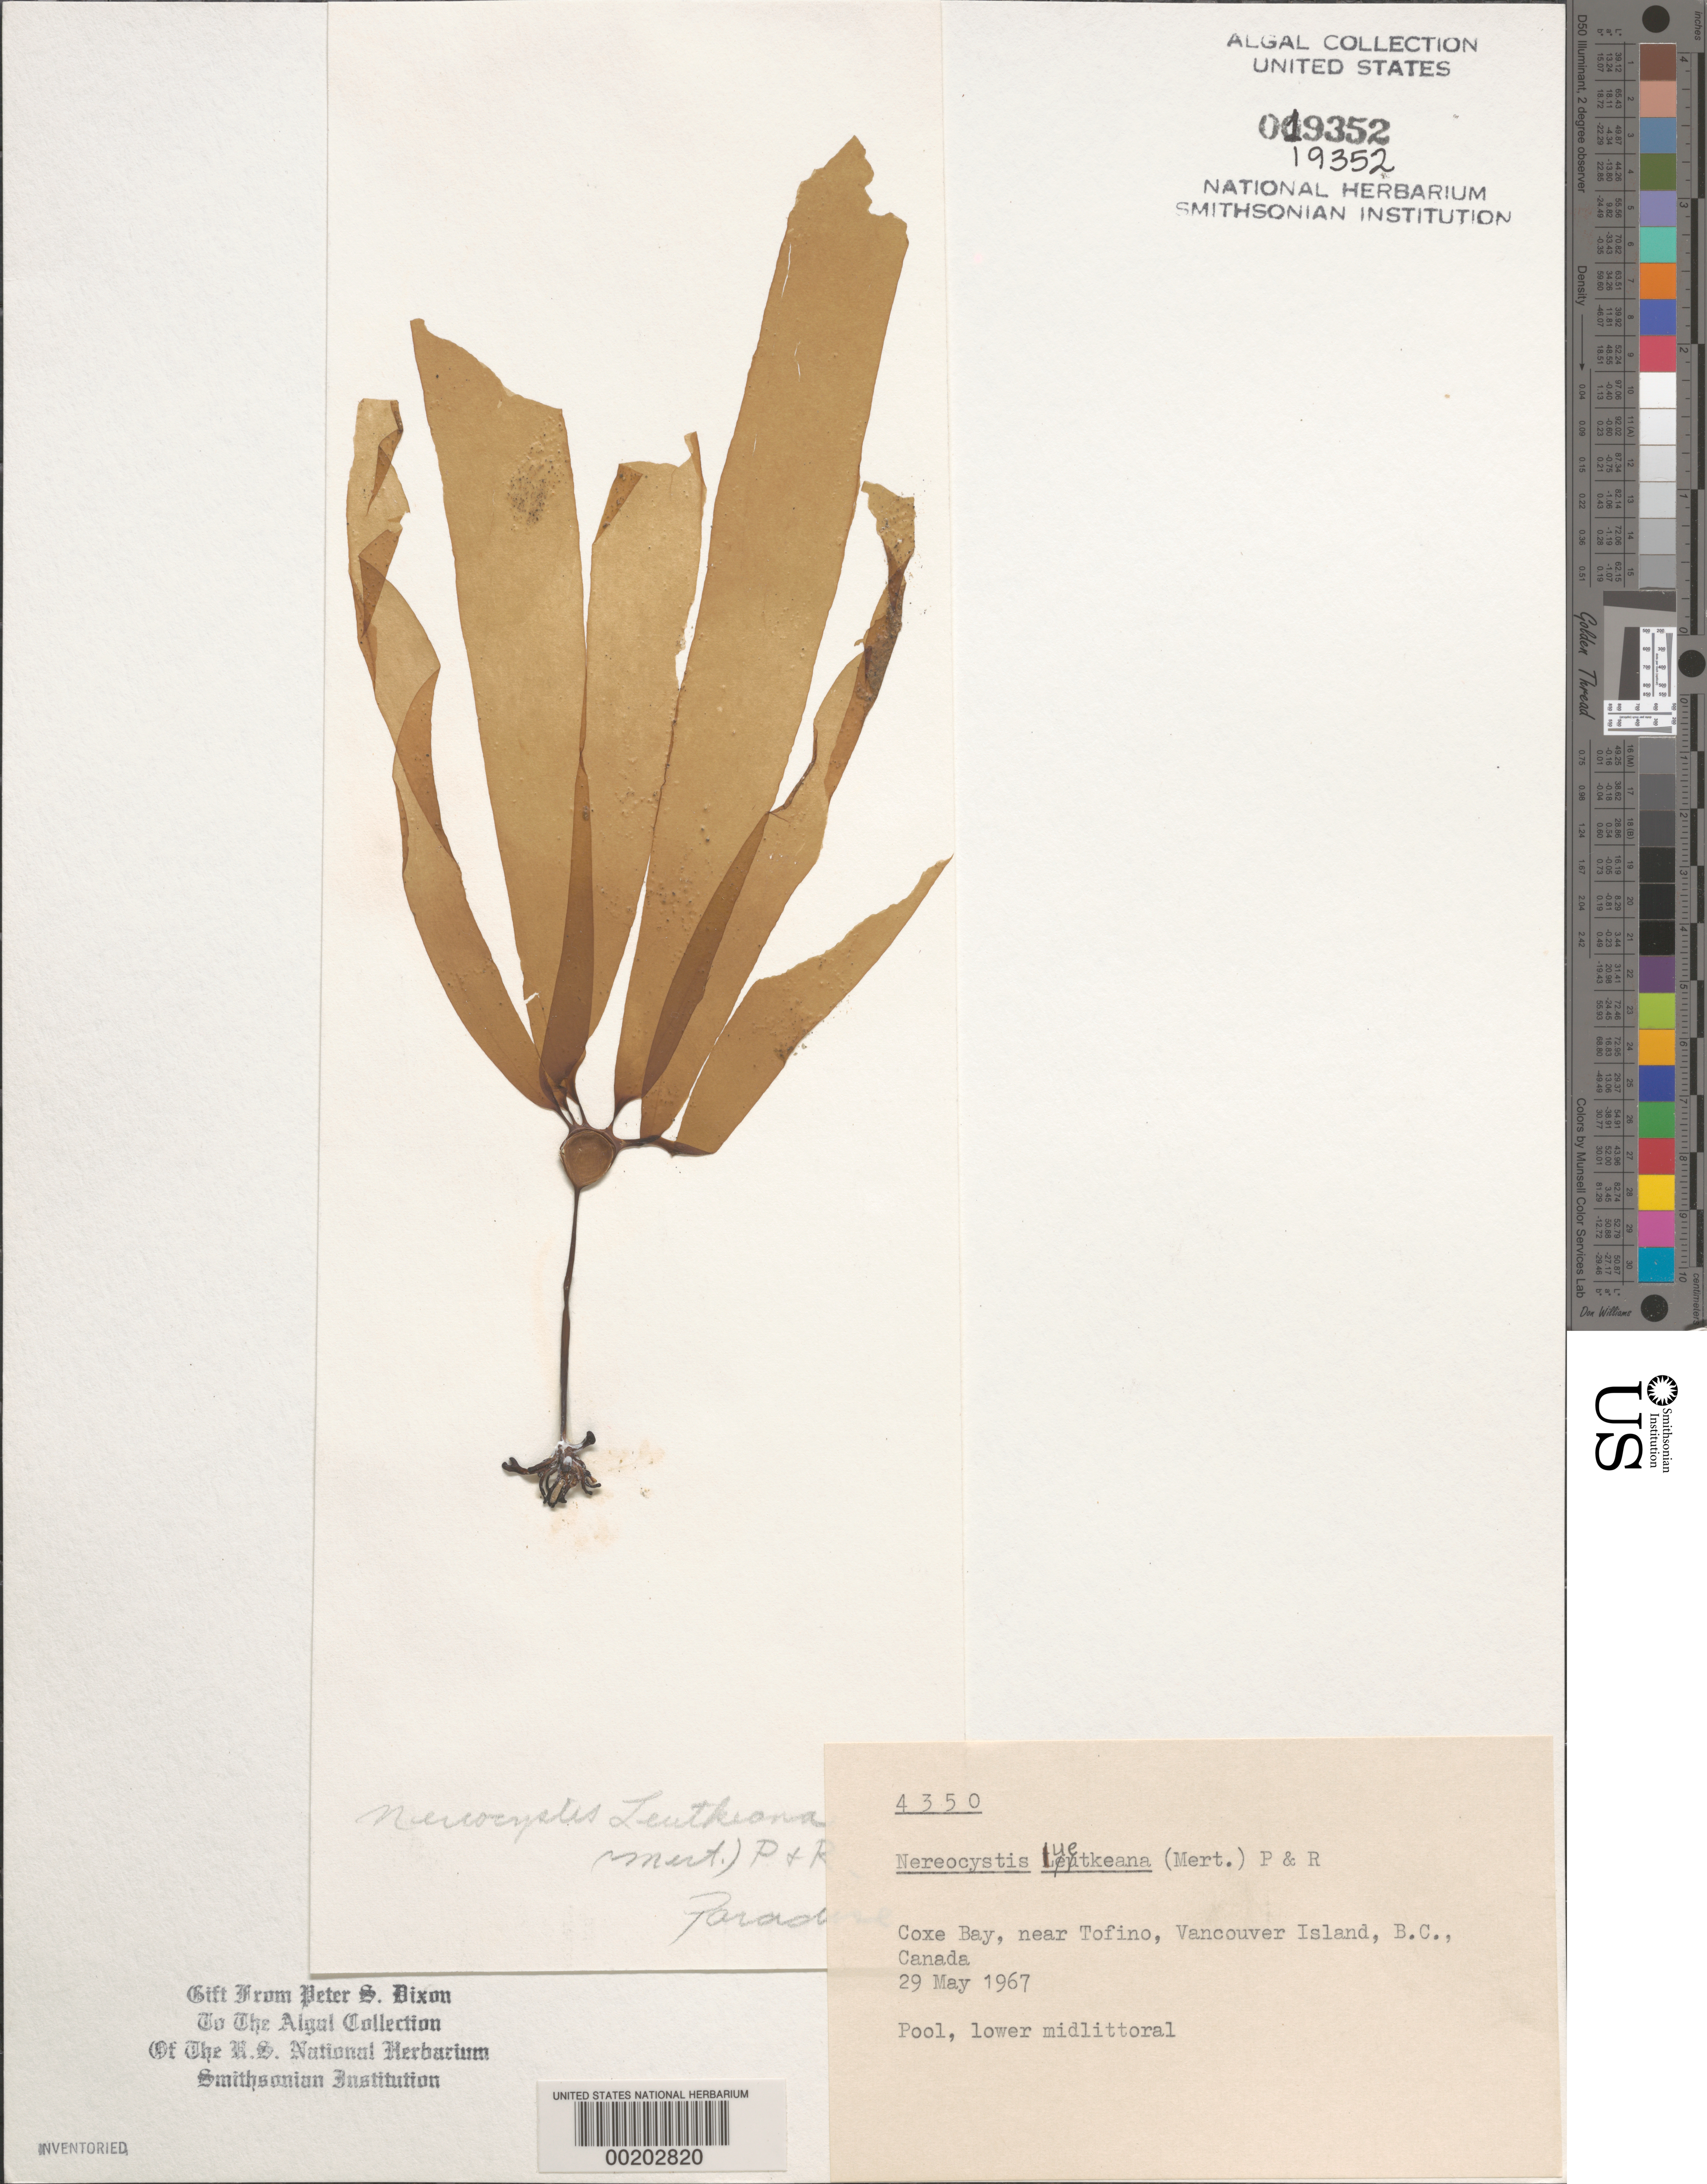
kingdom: Chromista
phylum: Ochrophyta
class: Phaeophyceae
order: Laminariales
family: Laminariaceae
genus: Nereocystis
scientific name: Nereocystis luetkeana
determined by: Dixon, P. S.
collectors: P. S. Dixon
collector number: PSD 4350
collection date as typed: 29 May 1967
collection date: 1967-05-29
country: Canada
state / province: British Columbia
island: Vancouver Island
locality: Cox Bay (Coxe Bay), near Tofino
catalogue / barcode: US 19352